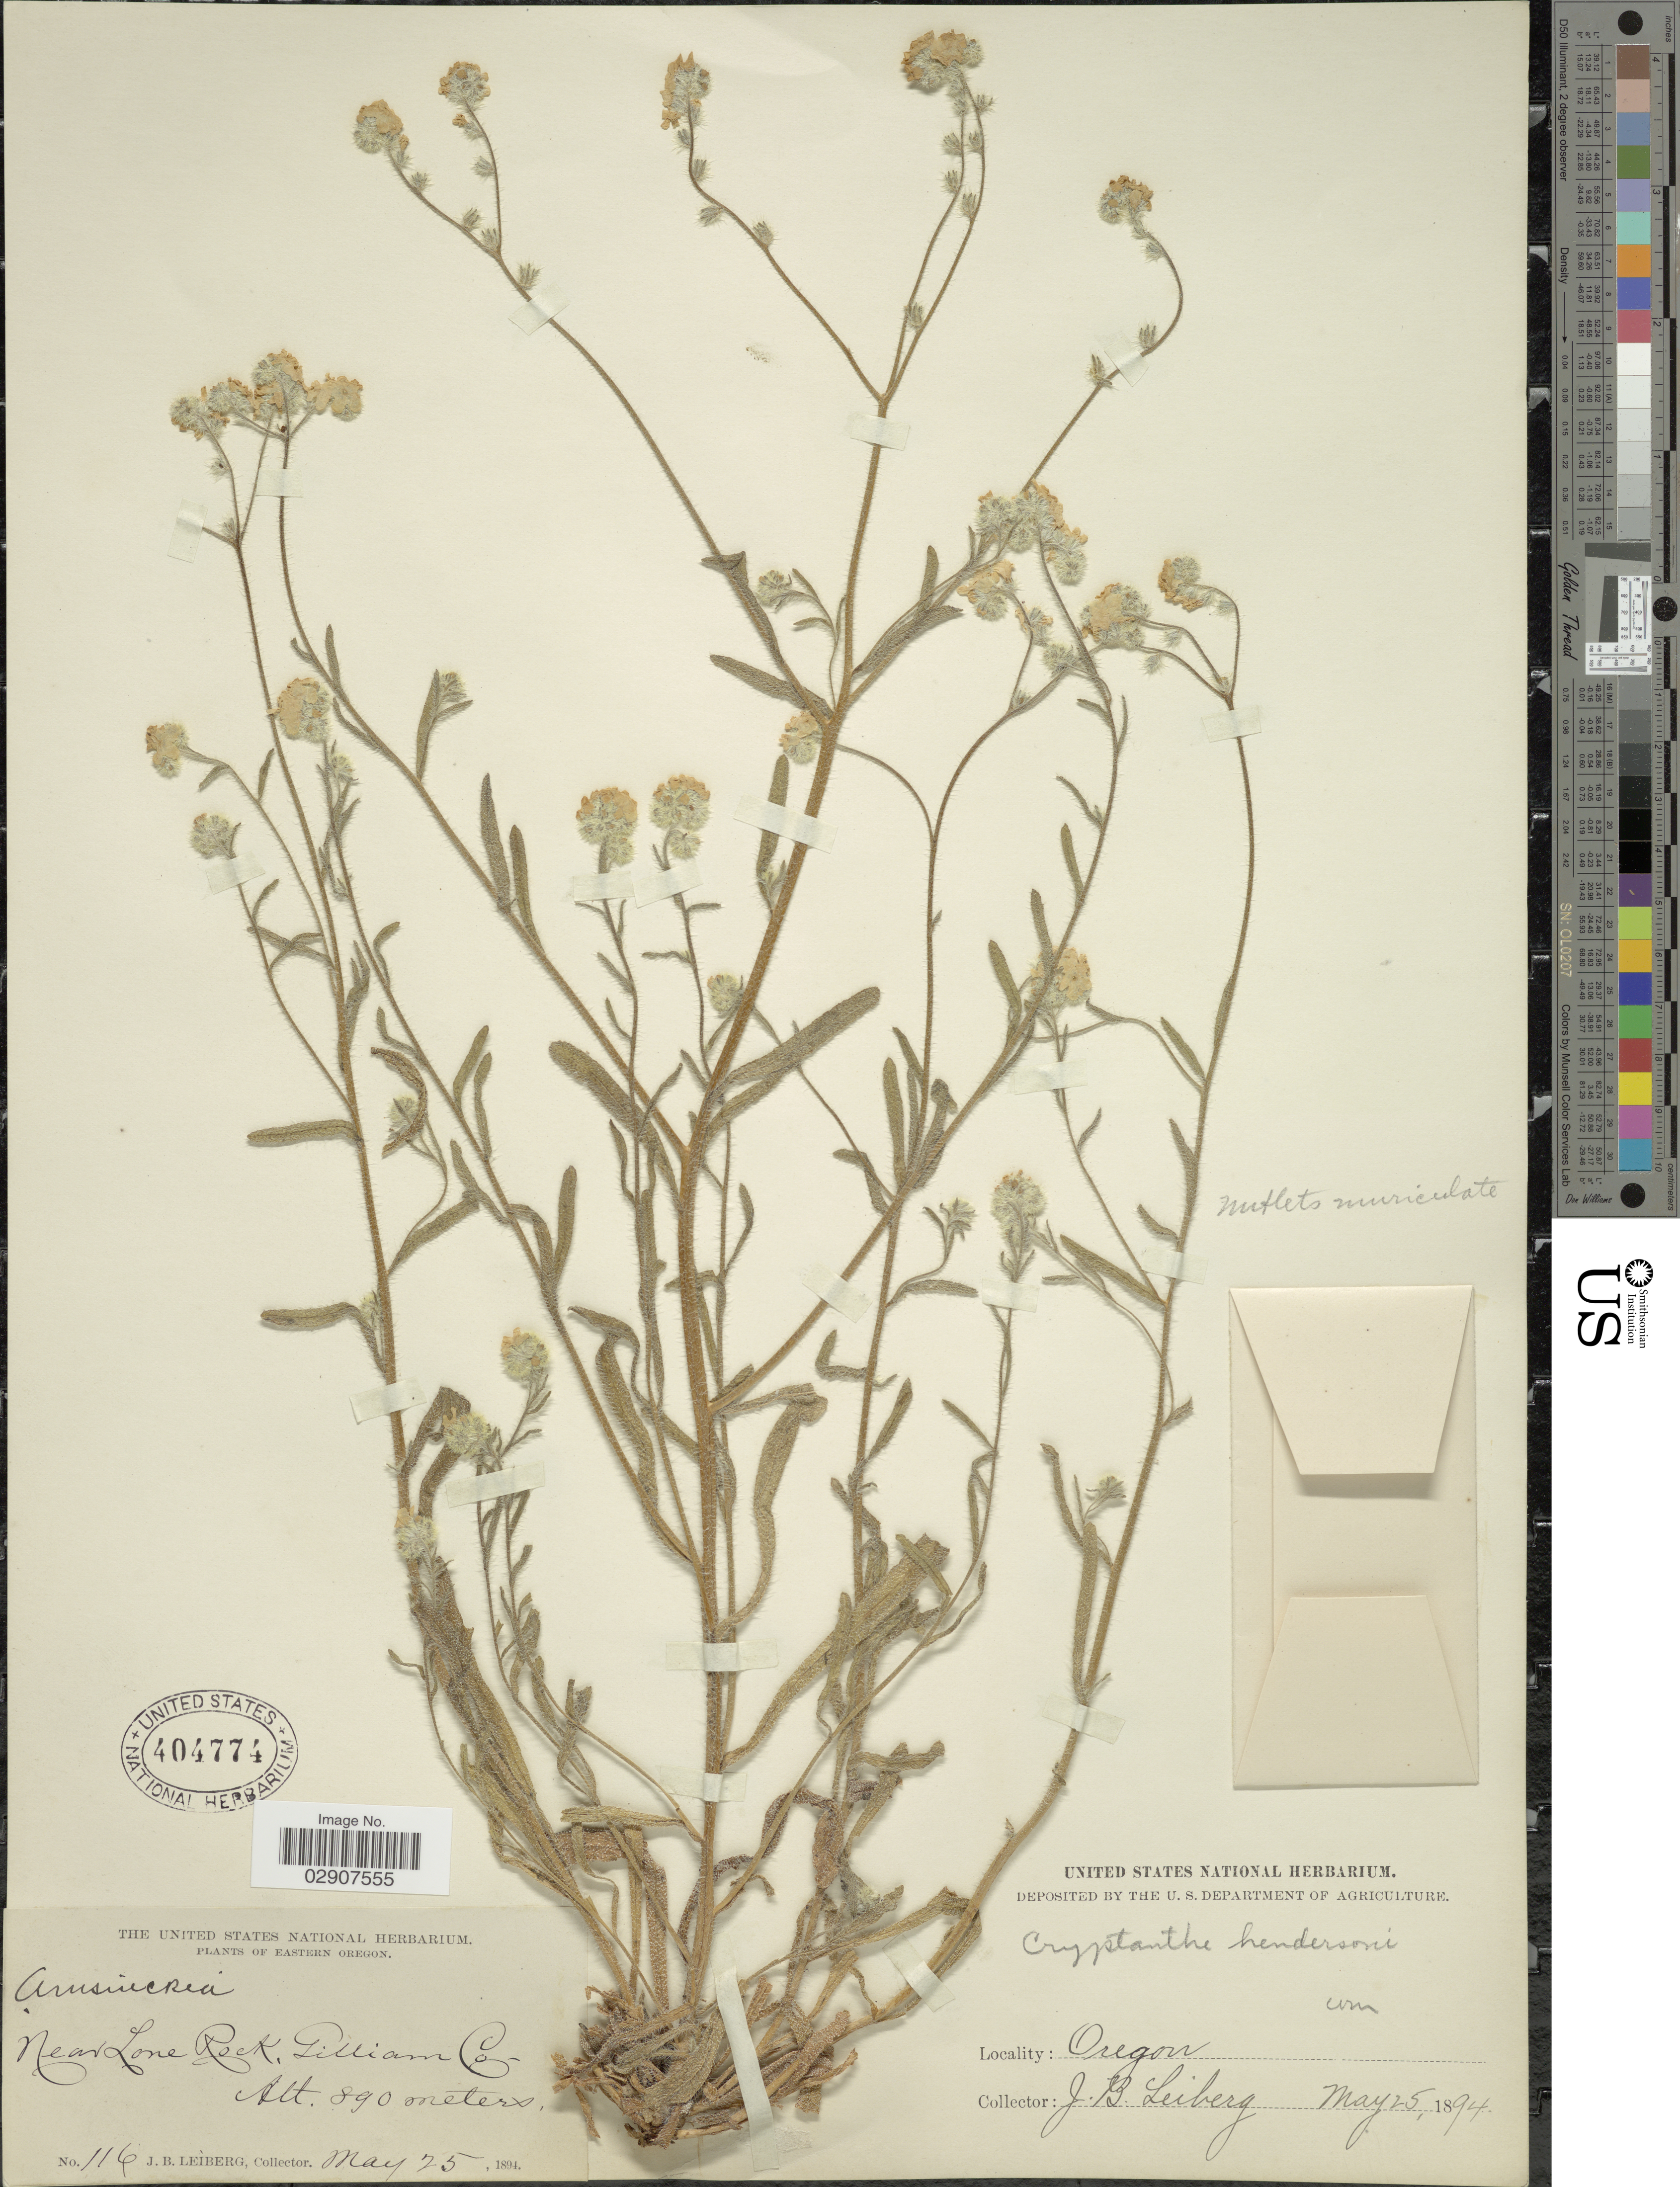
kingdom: Plantae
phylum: Tracheophyta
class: Magnoliopsida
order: Boraginales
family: Boraginaceae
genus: Cryptantha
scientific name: Cryptantha hendersonii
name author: (A. Nelson) A. Nelson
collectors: J. B. Leiberg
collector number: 116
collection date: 1894-03-25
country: United States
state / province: Oregon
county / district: Gilliam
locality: Eastern Oregon, Near Lone Rock, Gilliam Co.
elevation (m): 890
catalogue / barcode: US 404774